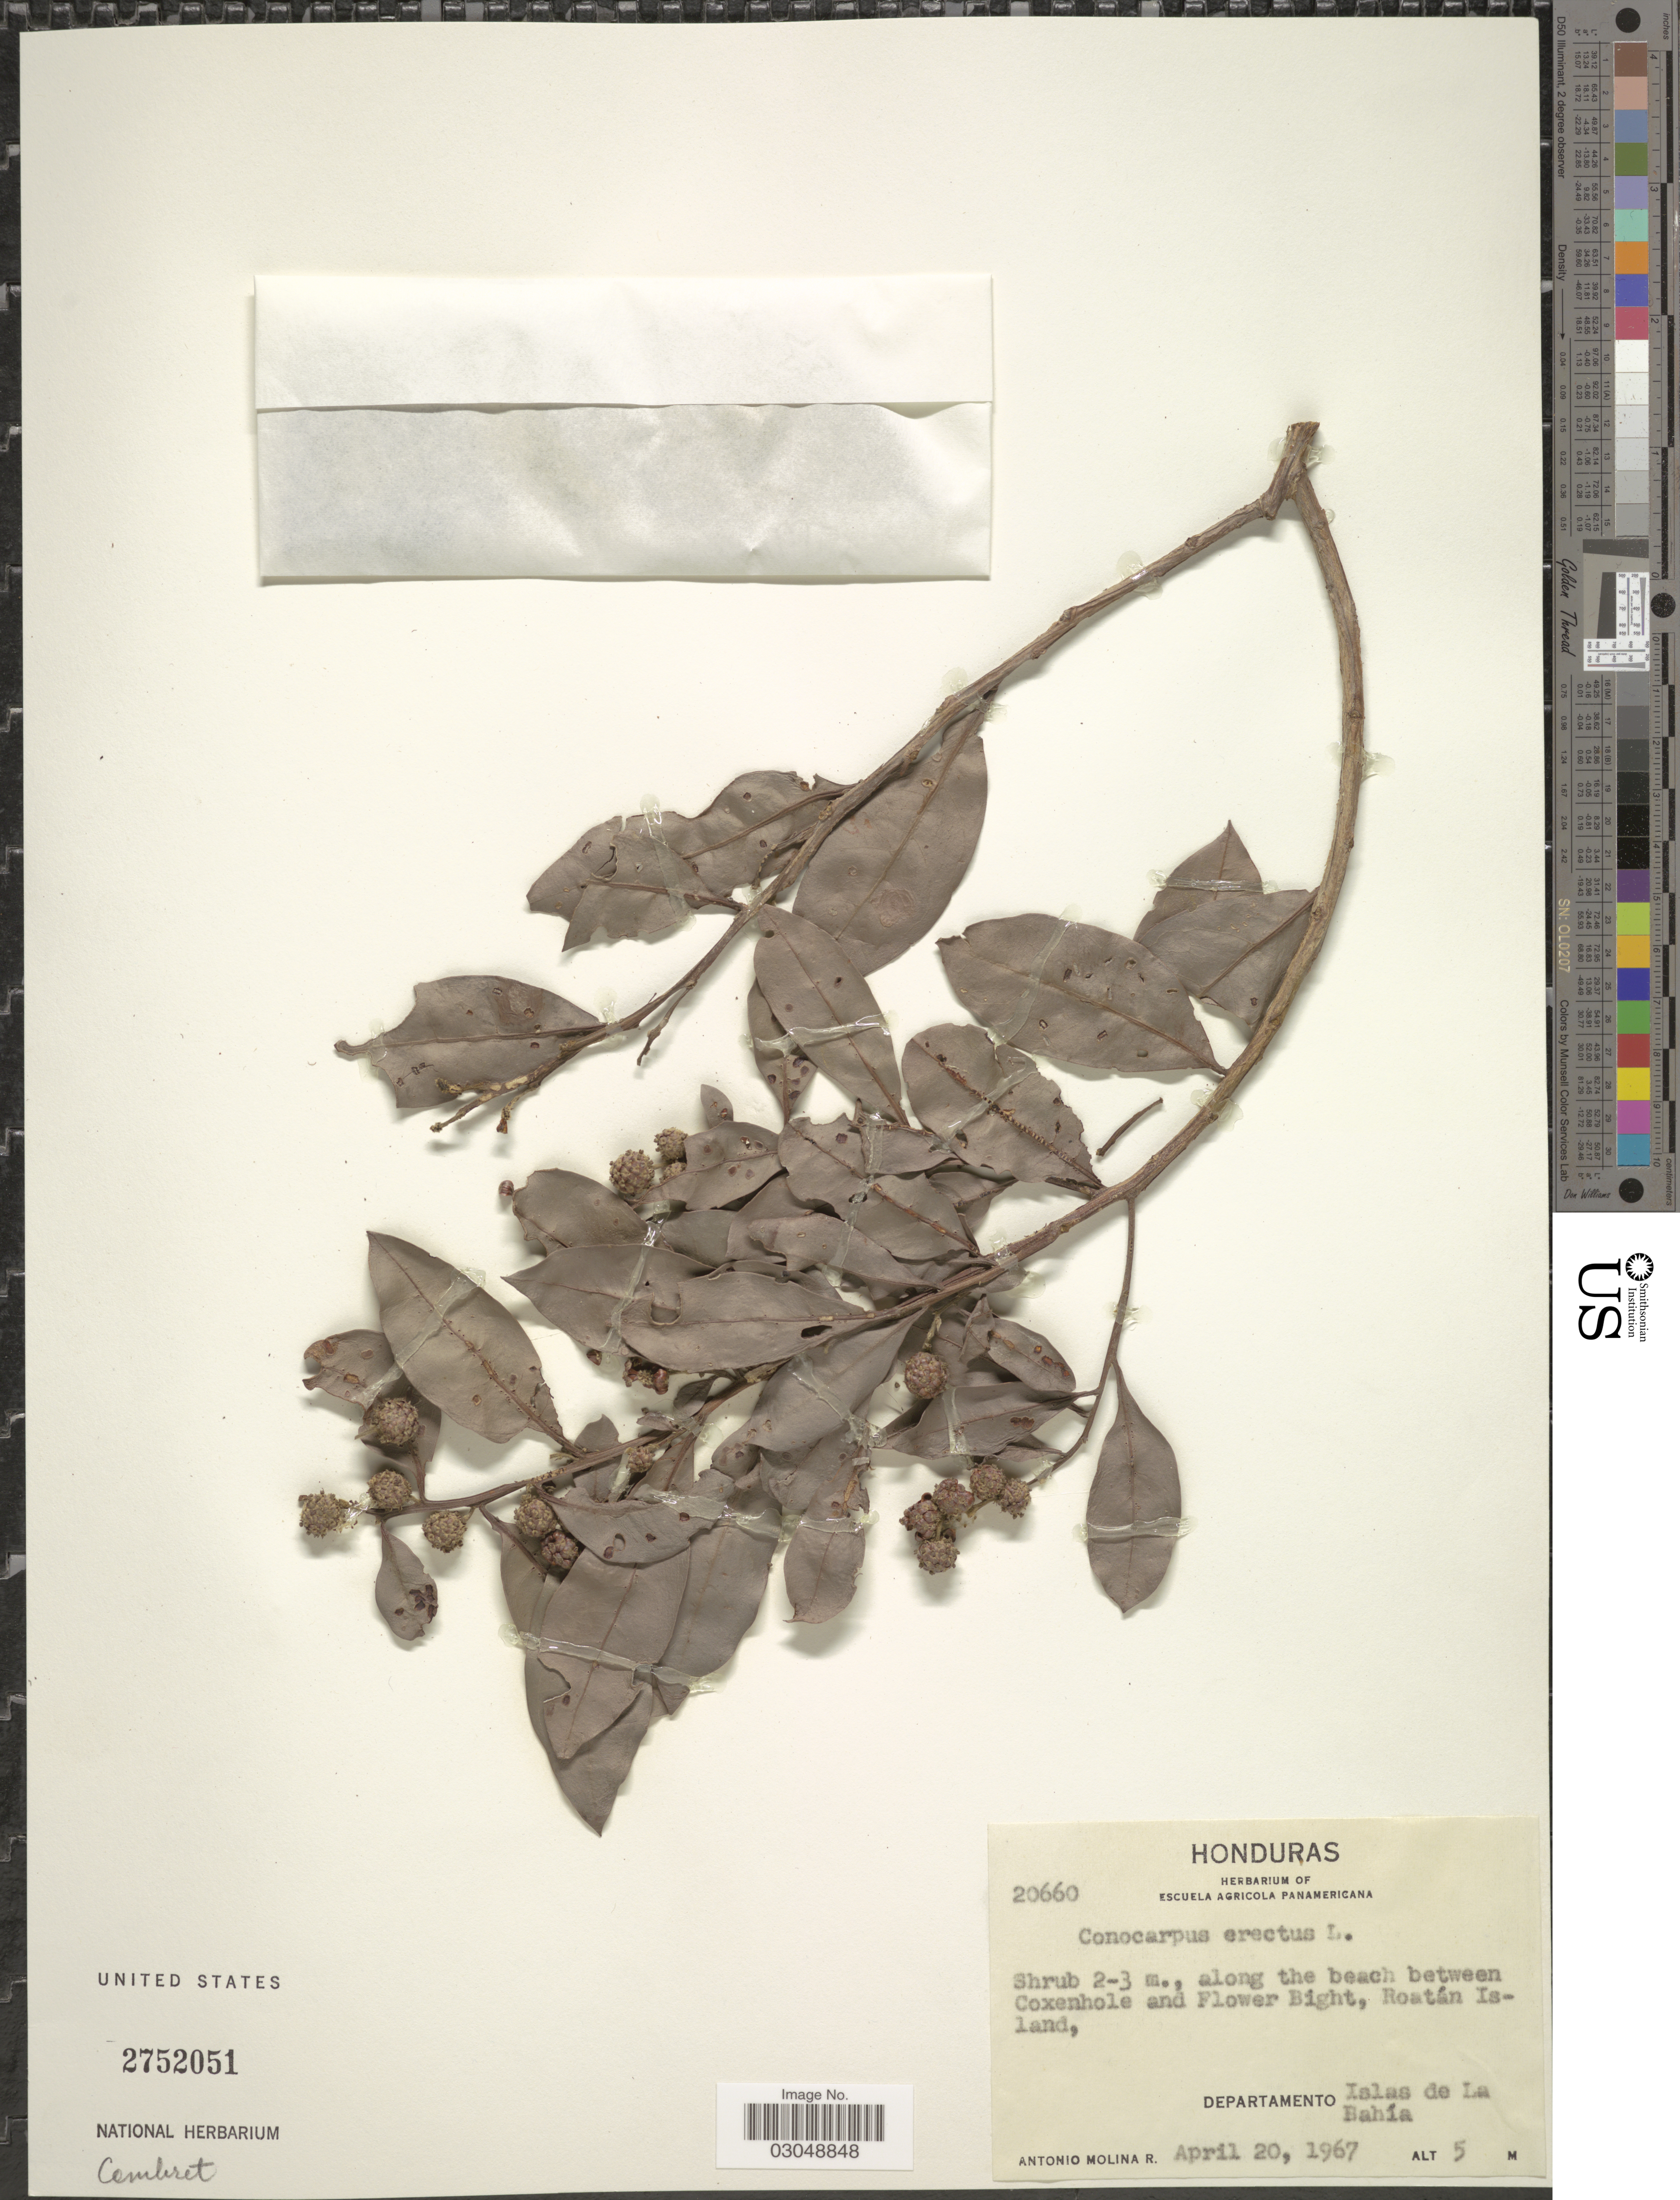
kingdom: Plantae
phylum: Tracheophyta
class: Magnoliopsida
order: Myrtales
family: Combretaceae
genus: Conocarpus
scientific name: Conocarpus erectus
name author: L.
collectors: A. Molina R.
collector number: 20660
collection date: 1967-04-20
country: Honduras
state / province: Islas de la Bahía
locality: Along the beach between Coxenhole and Flower Bight, Roatán Island, Department Islas de la Bahía.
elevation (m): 5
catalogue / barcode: US 2752051